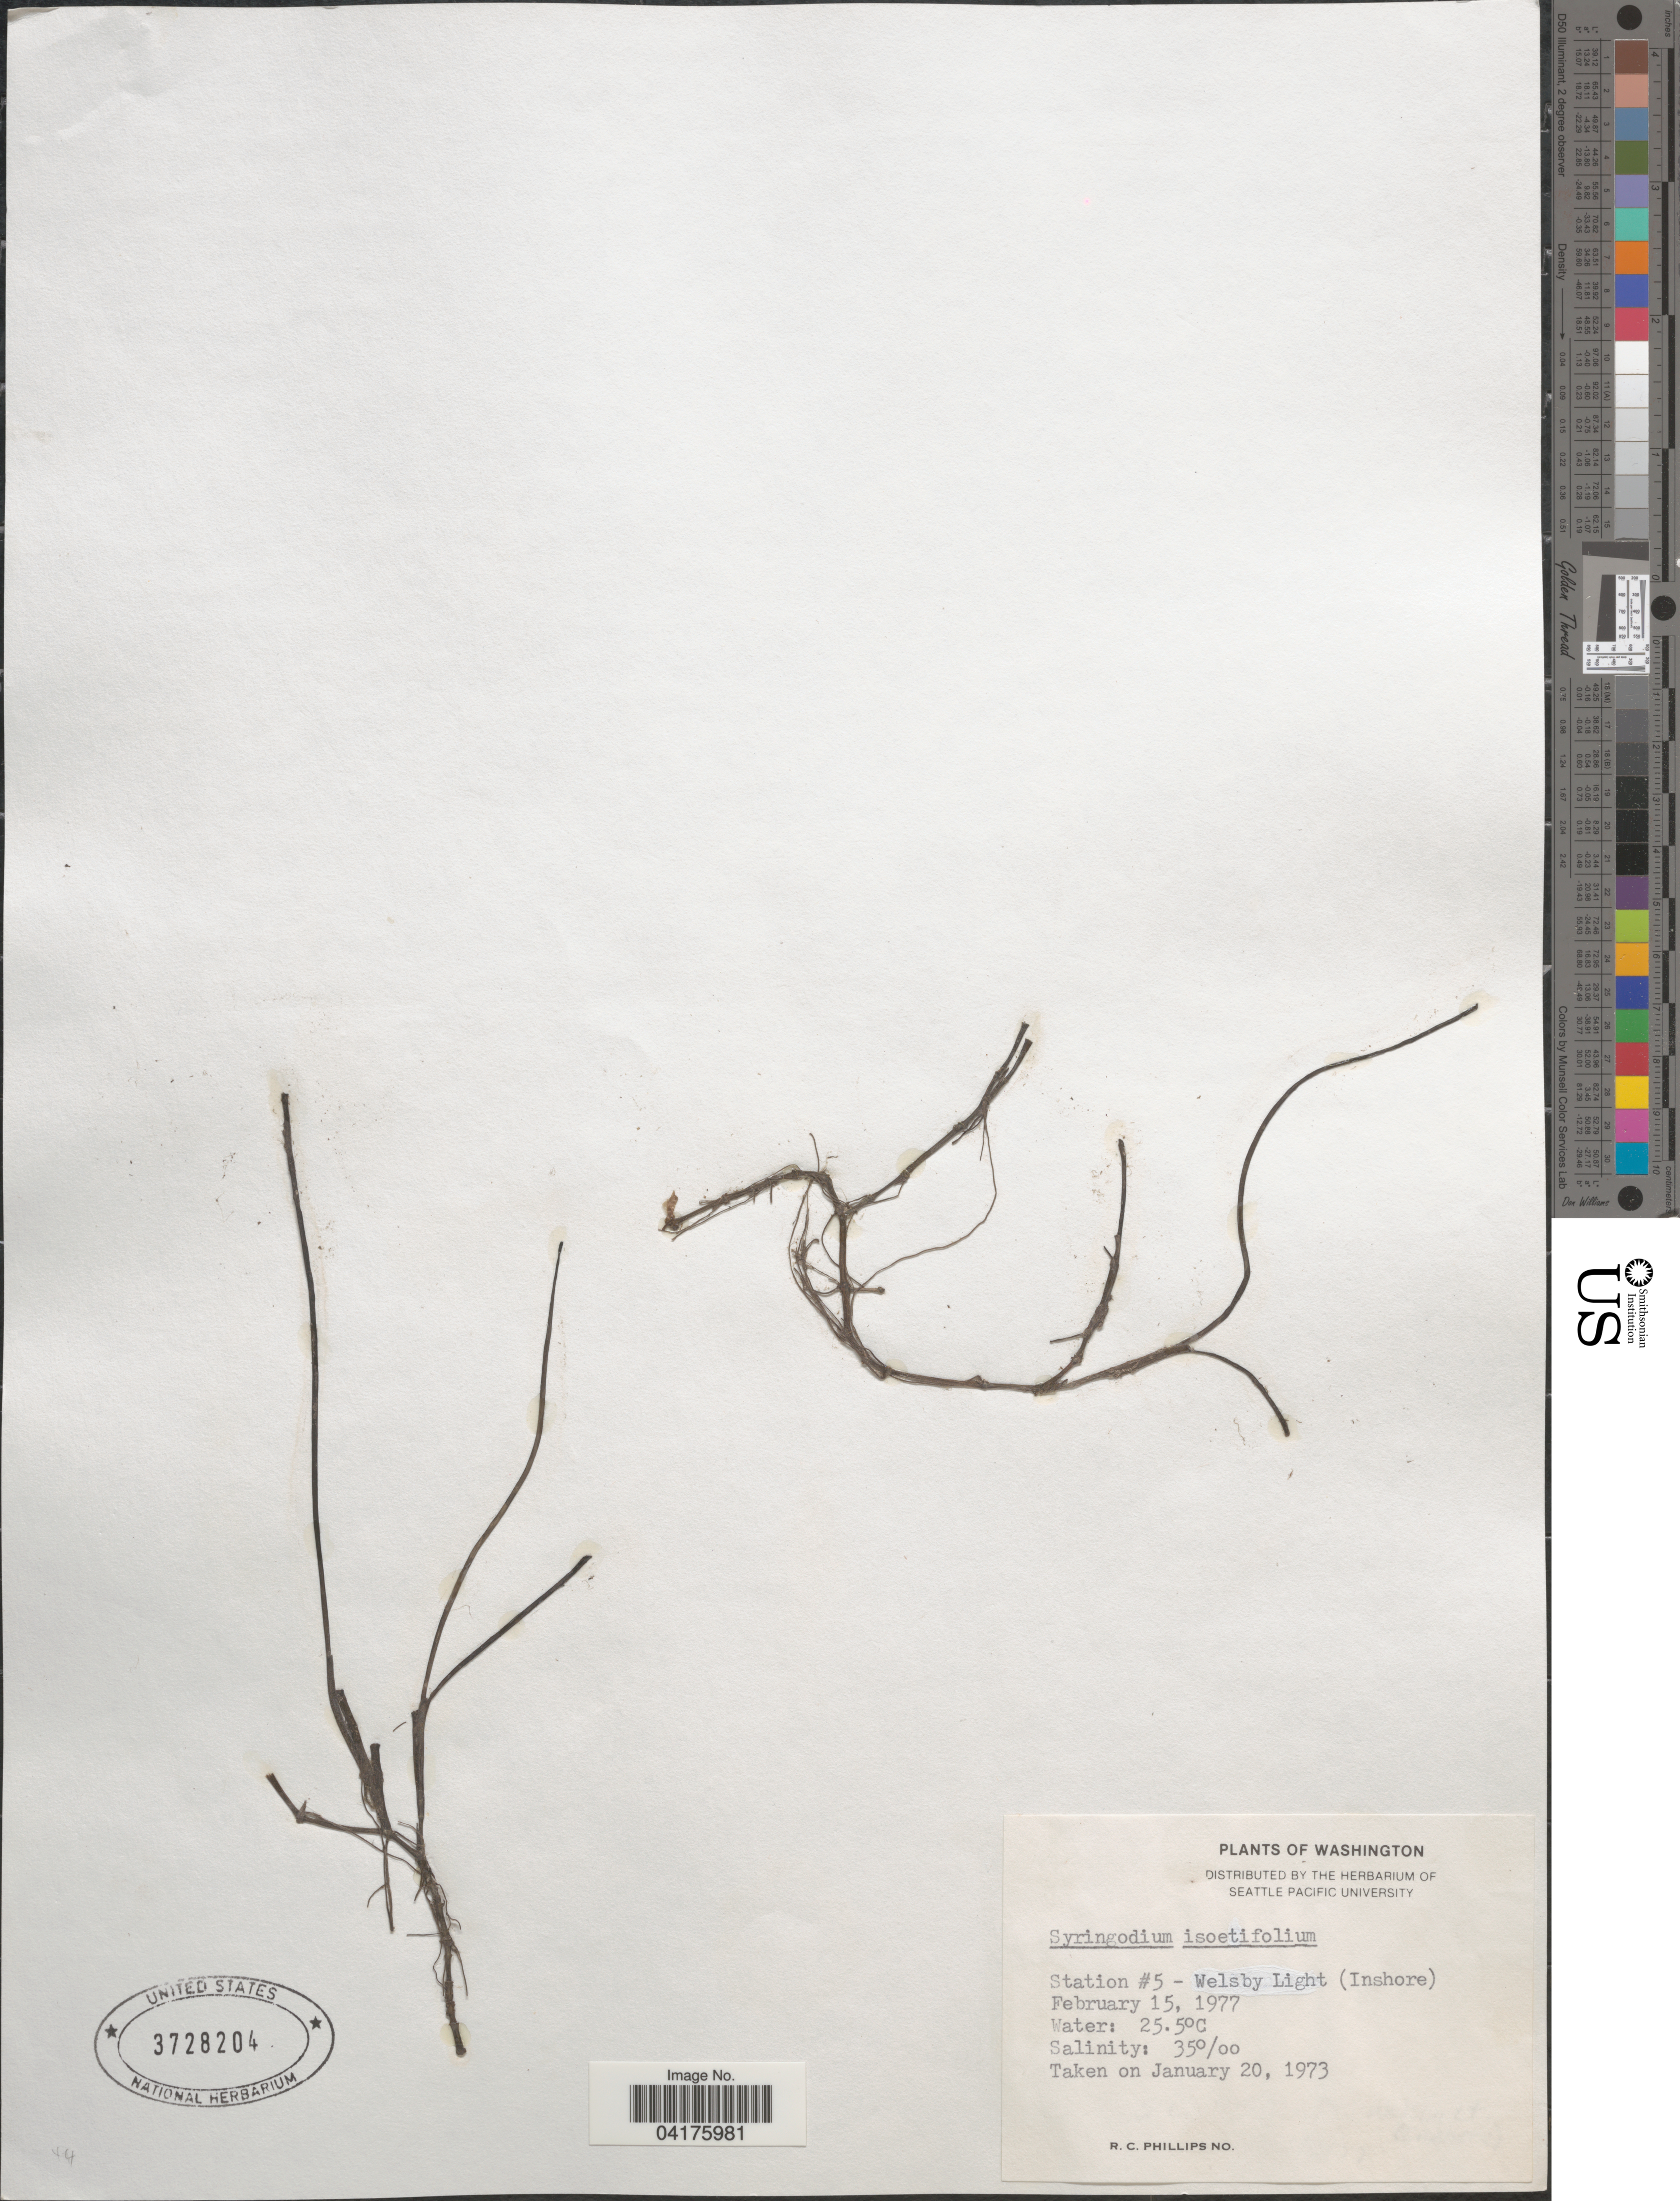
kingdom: Plantae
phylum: Tracheophyta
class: Liliopsida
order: Alismatales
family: Cymodoceaceae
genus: Syringodium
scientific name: Syringodium isoetifolium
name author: (Asch.) Dandy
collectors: R. C. Phillips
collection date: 1973-01-20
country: Australia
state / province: Queensland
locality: Station #5 - Welsby Light (Inshore).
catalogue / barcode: US 3728204